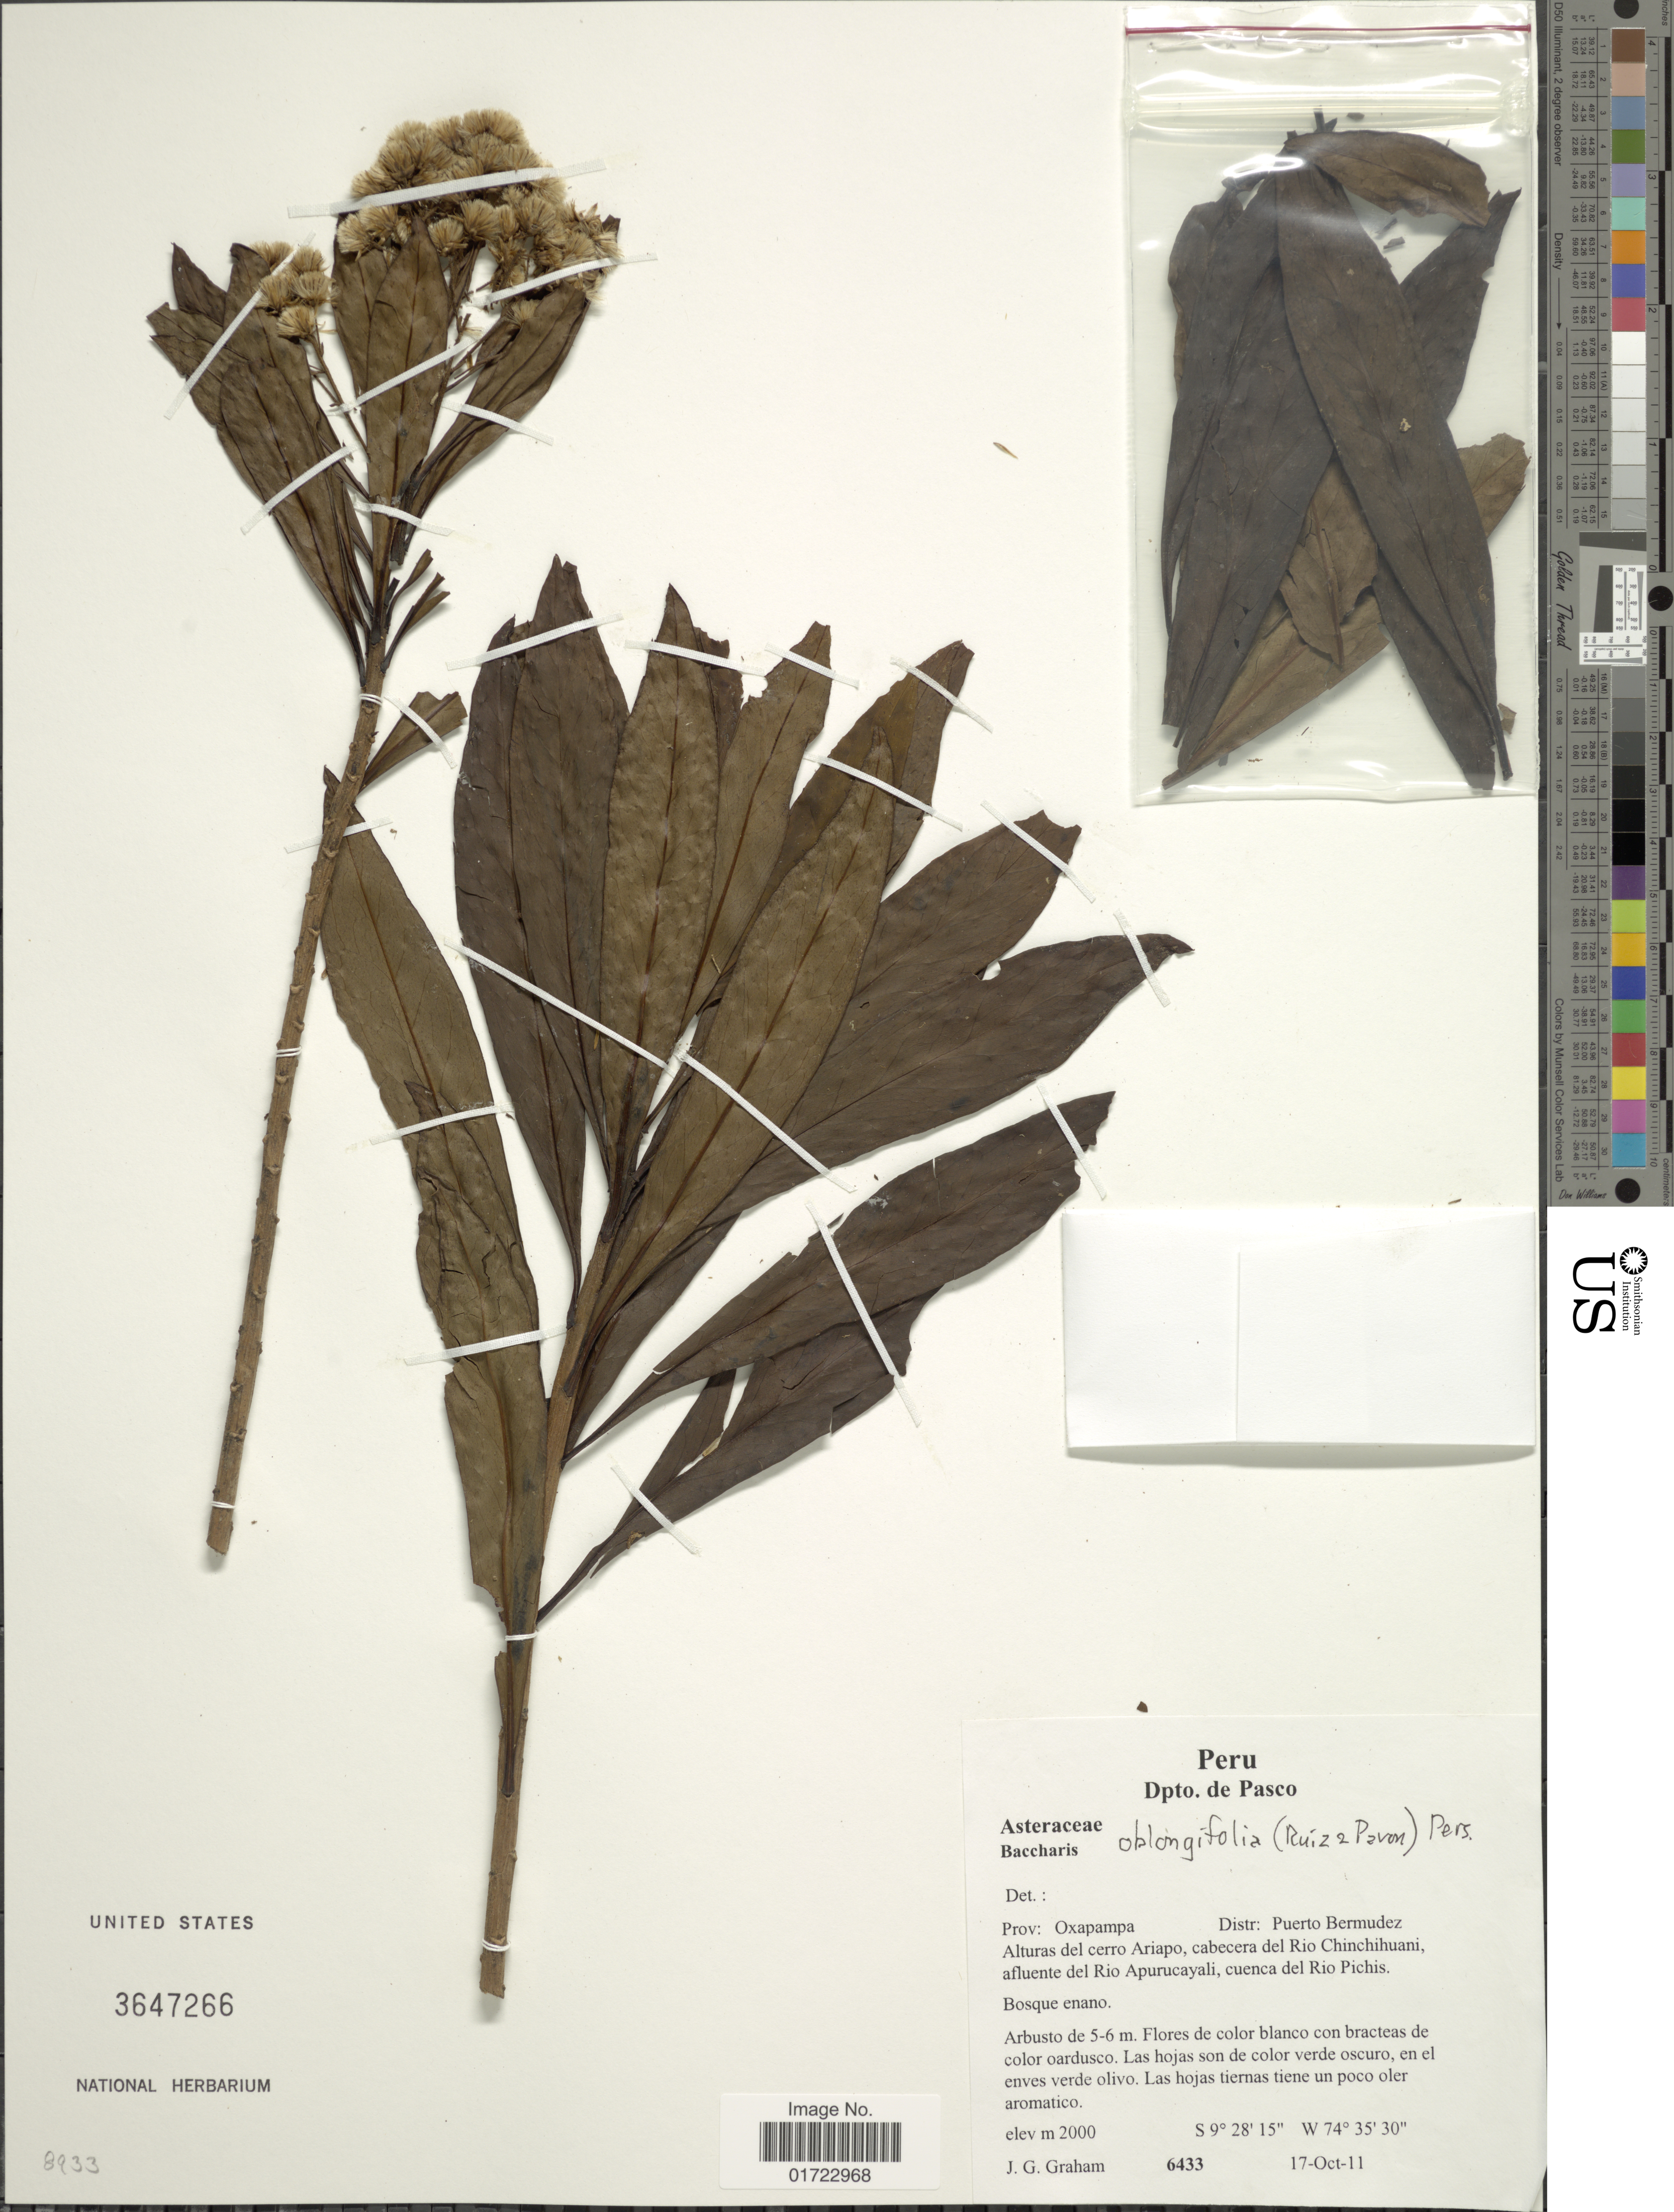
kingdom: Plantae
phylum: Tracheophyta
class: Magnoliopsida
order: Asterales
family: Asteraceae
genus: Baccharis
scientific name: Baccharis oblongifolia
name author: (Ruiz & Pav.) Pers.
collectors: J. Graham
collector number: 6433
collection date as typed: Transcribed d/m/y: 17/10/11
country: Peru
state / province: Pasco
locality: Prov: Oxapampa. Distr: Puerto Bermudez. Alturas del cerro Ariapo, cabecera del Rio Chinchihuani, afluente del Rio Apurucayali, cuenca del Rio Pichis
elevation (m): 2000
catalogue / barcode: US 3647266